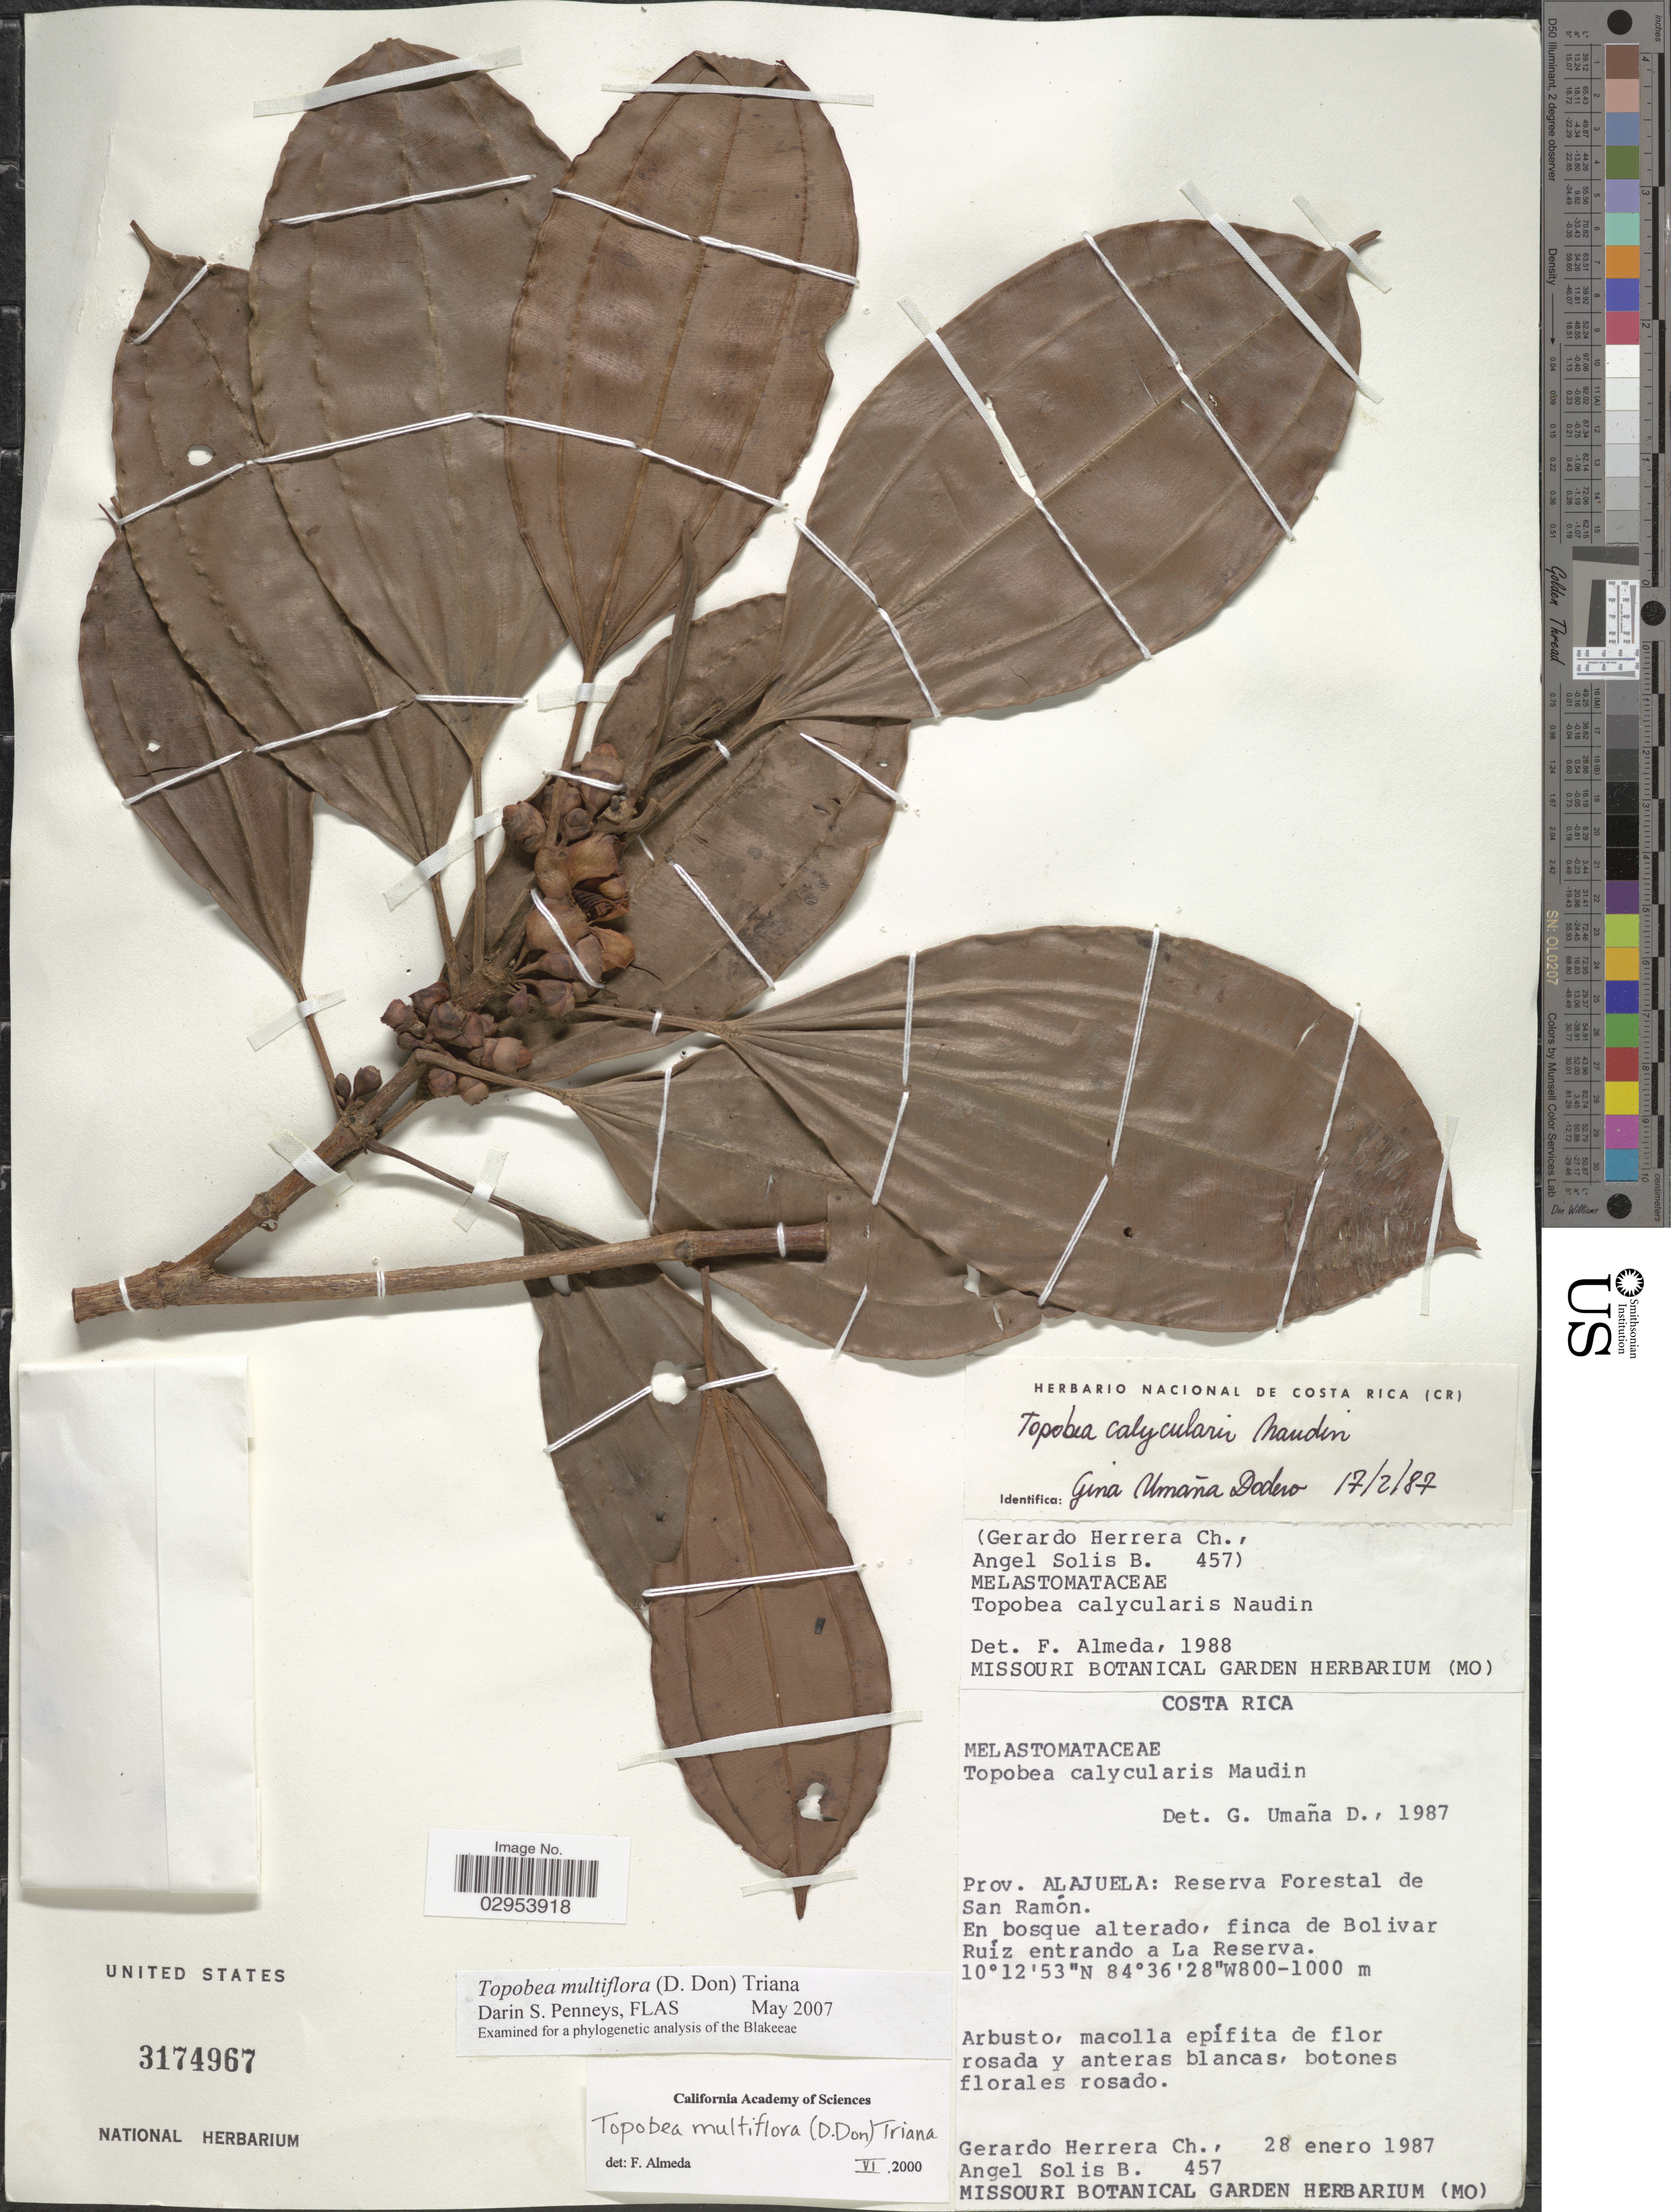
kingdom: Plantae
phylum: Tracheophyta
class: Magnoliopsida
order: Myrtales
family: Melastomataceae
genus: Topobea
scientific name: Topobea multiflora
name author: (D. Don) Triana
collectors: G. Herrera Ch. & A. Solis B.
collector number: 457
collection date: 1987-01-28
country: Costa Rica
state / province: Alajuela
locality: Reserva Forestal de San Ramón. En bosque alterado, finca de Bolivar Ruíz entrando a La Reserva.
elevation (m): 800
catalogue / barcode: US 3174967